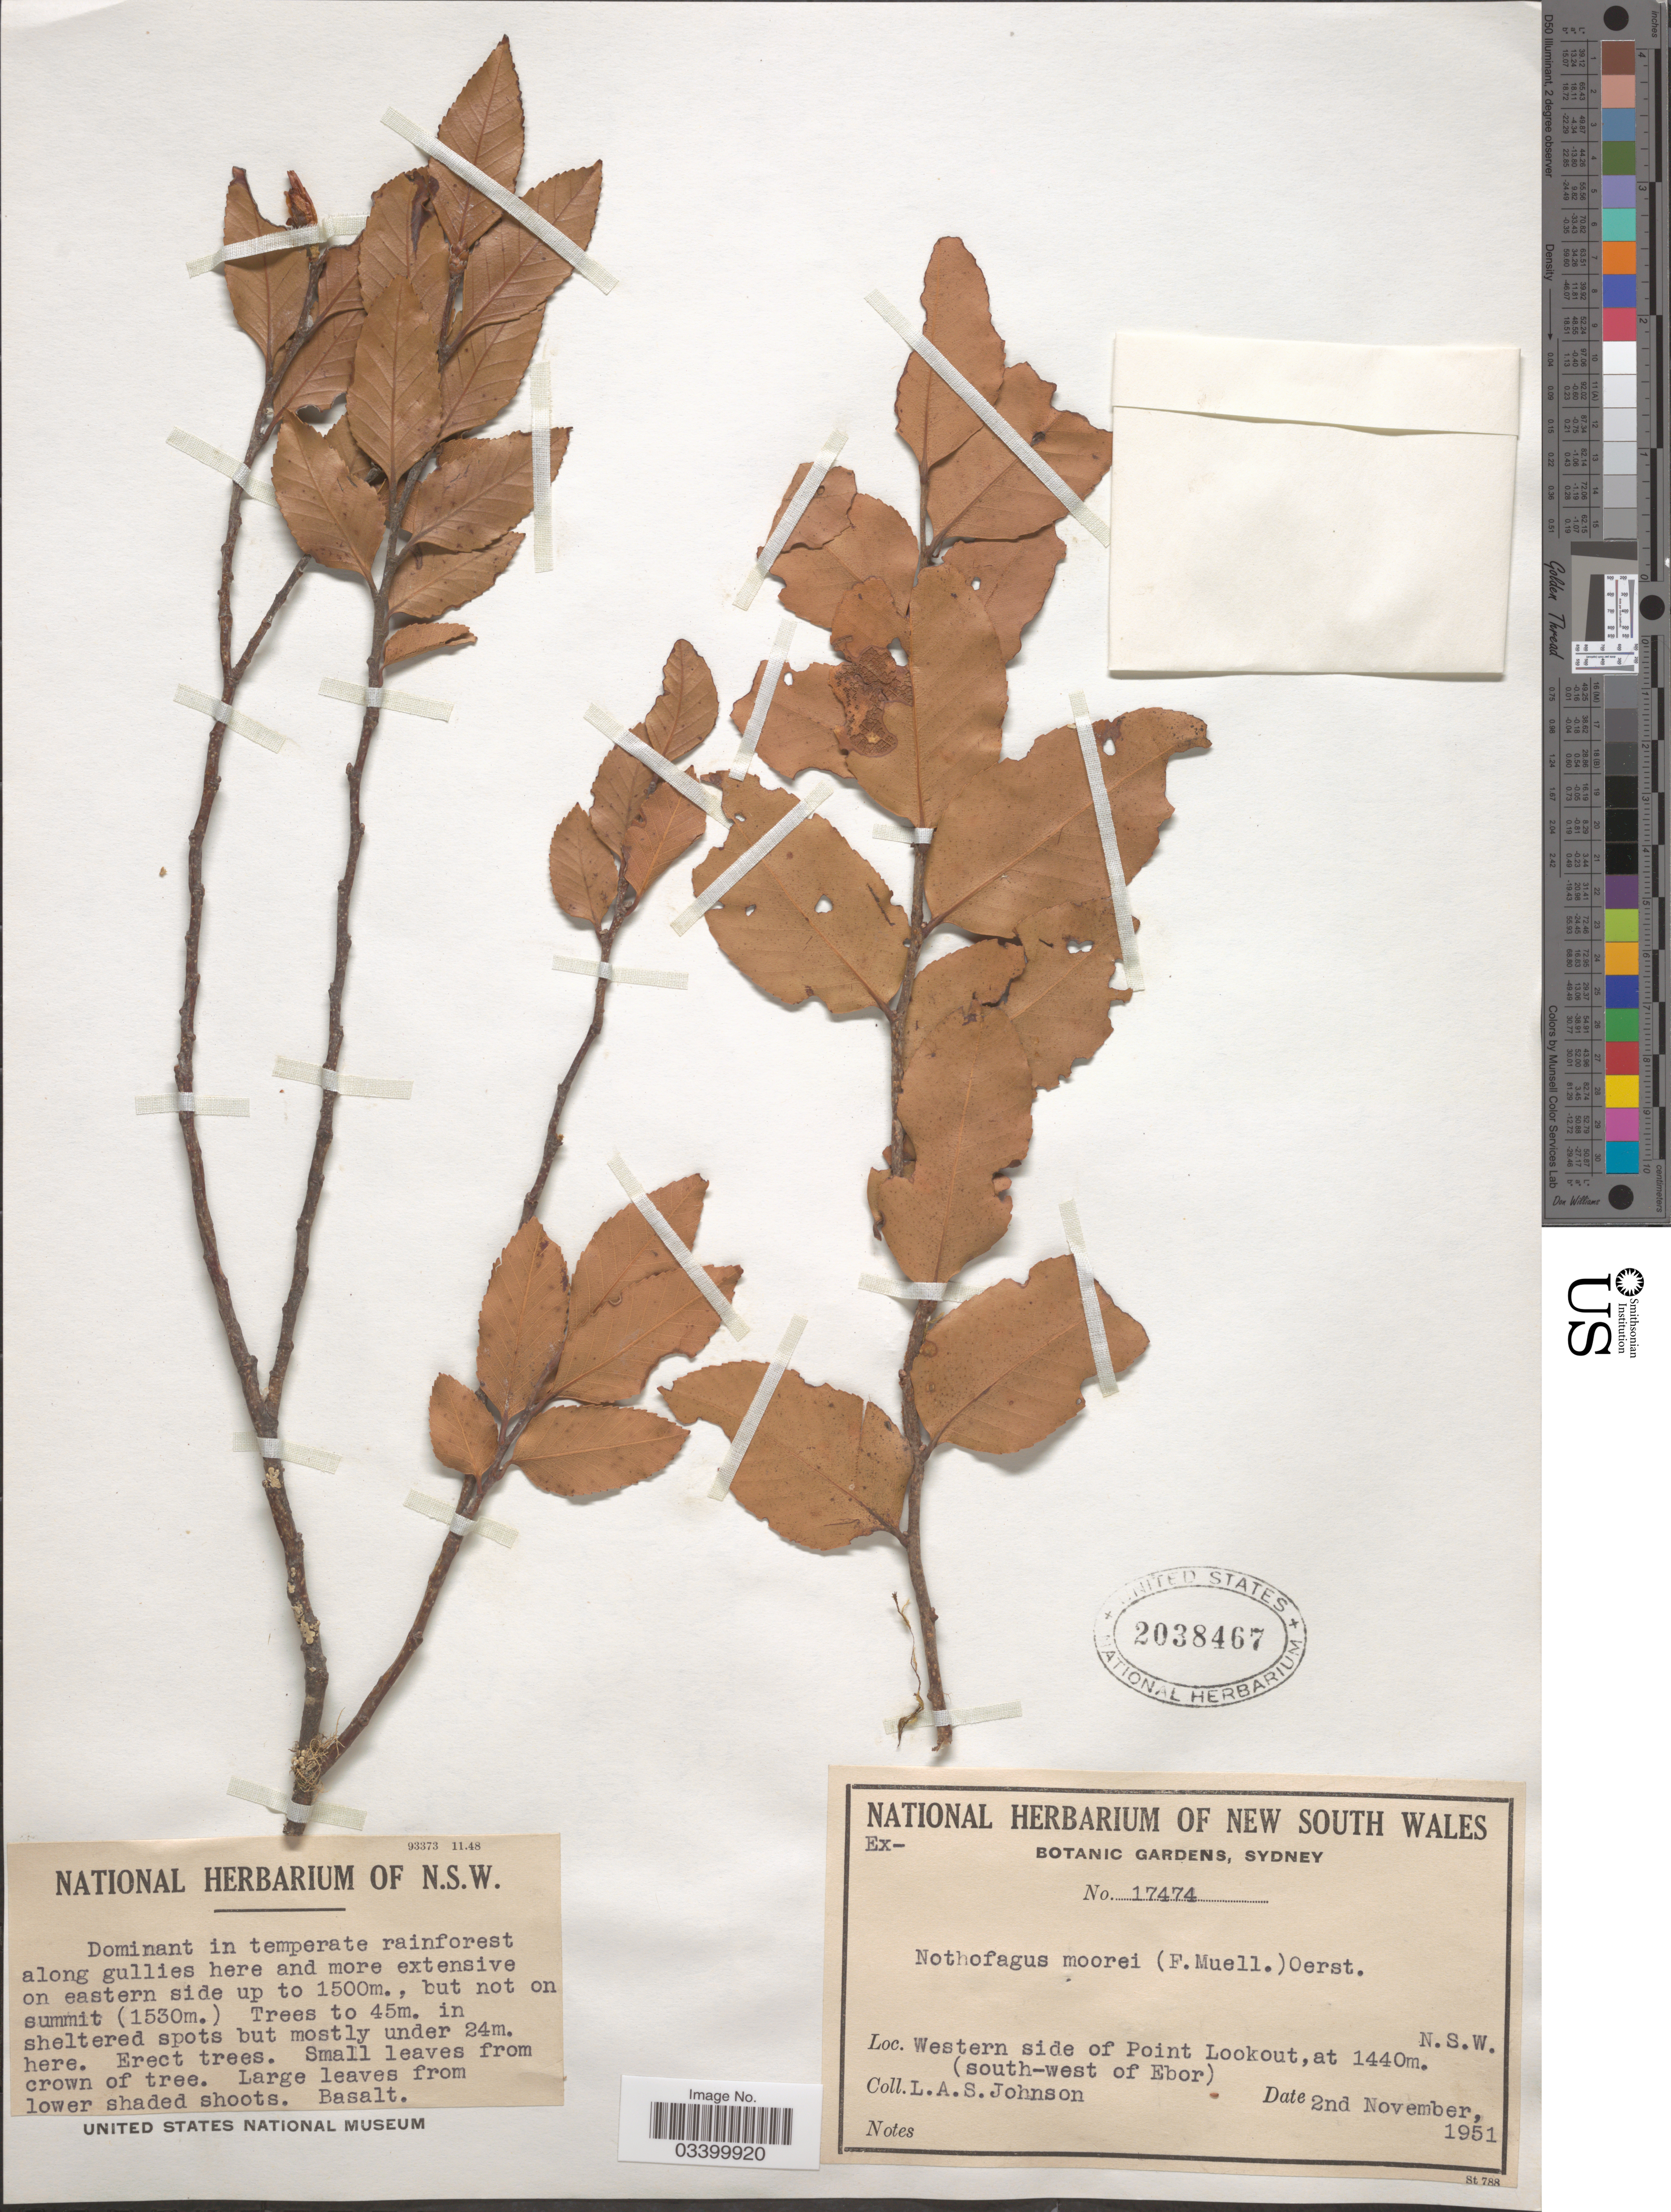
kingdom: Plantae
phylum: Tracheophyta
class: Magnoliopsida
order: Fagales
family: Nothofagaceae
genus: Nothofagus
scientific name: Nothofagus moorei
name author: (F. Muell.) Krasser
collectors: L. A. S. Johnson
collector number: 17474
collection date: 1951-11-02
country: Australia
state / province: New South Wales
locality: Western side of Point Lookout. (south-west of Ebor).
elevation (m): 1440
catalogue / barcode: US 2038467